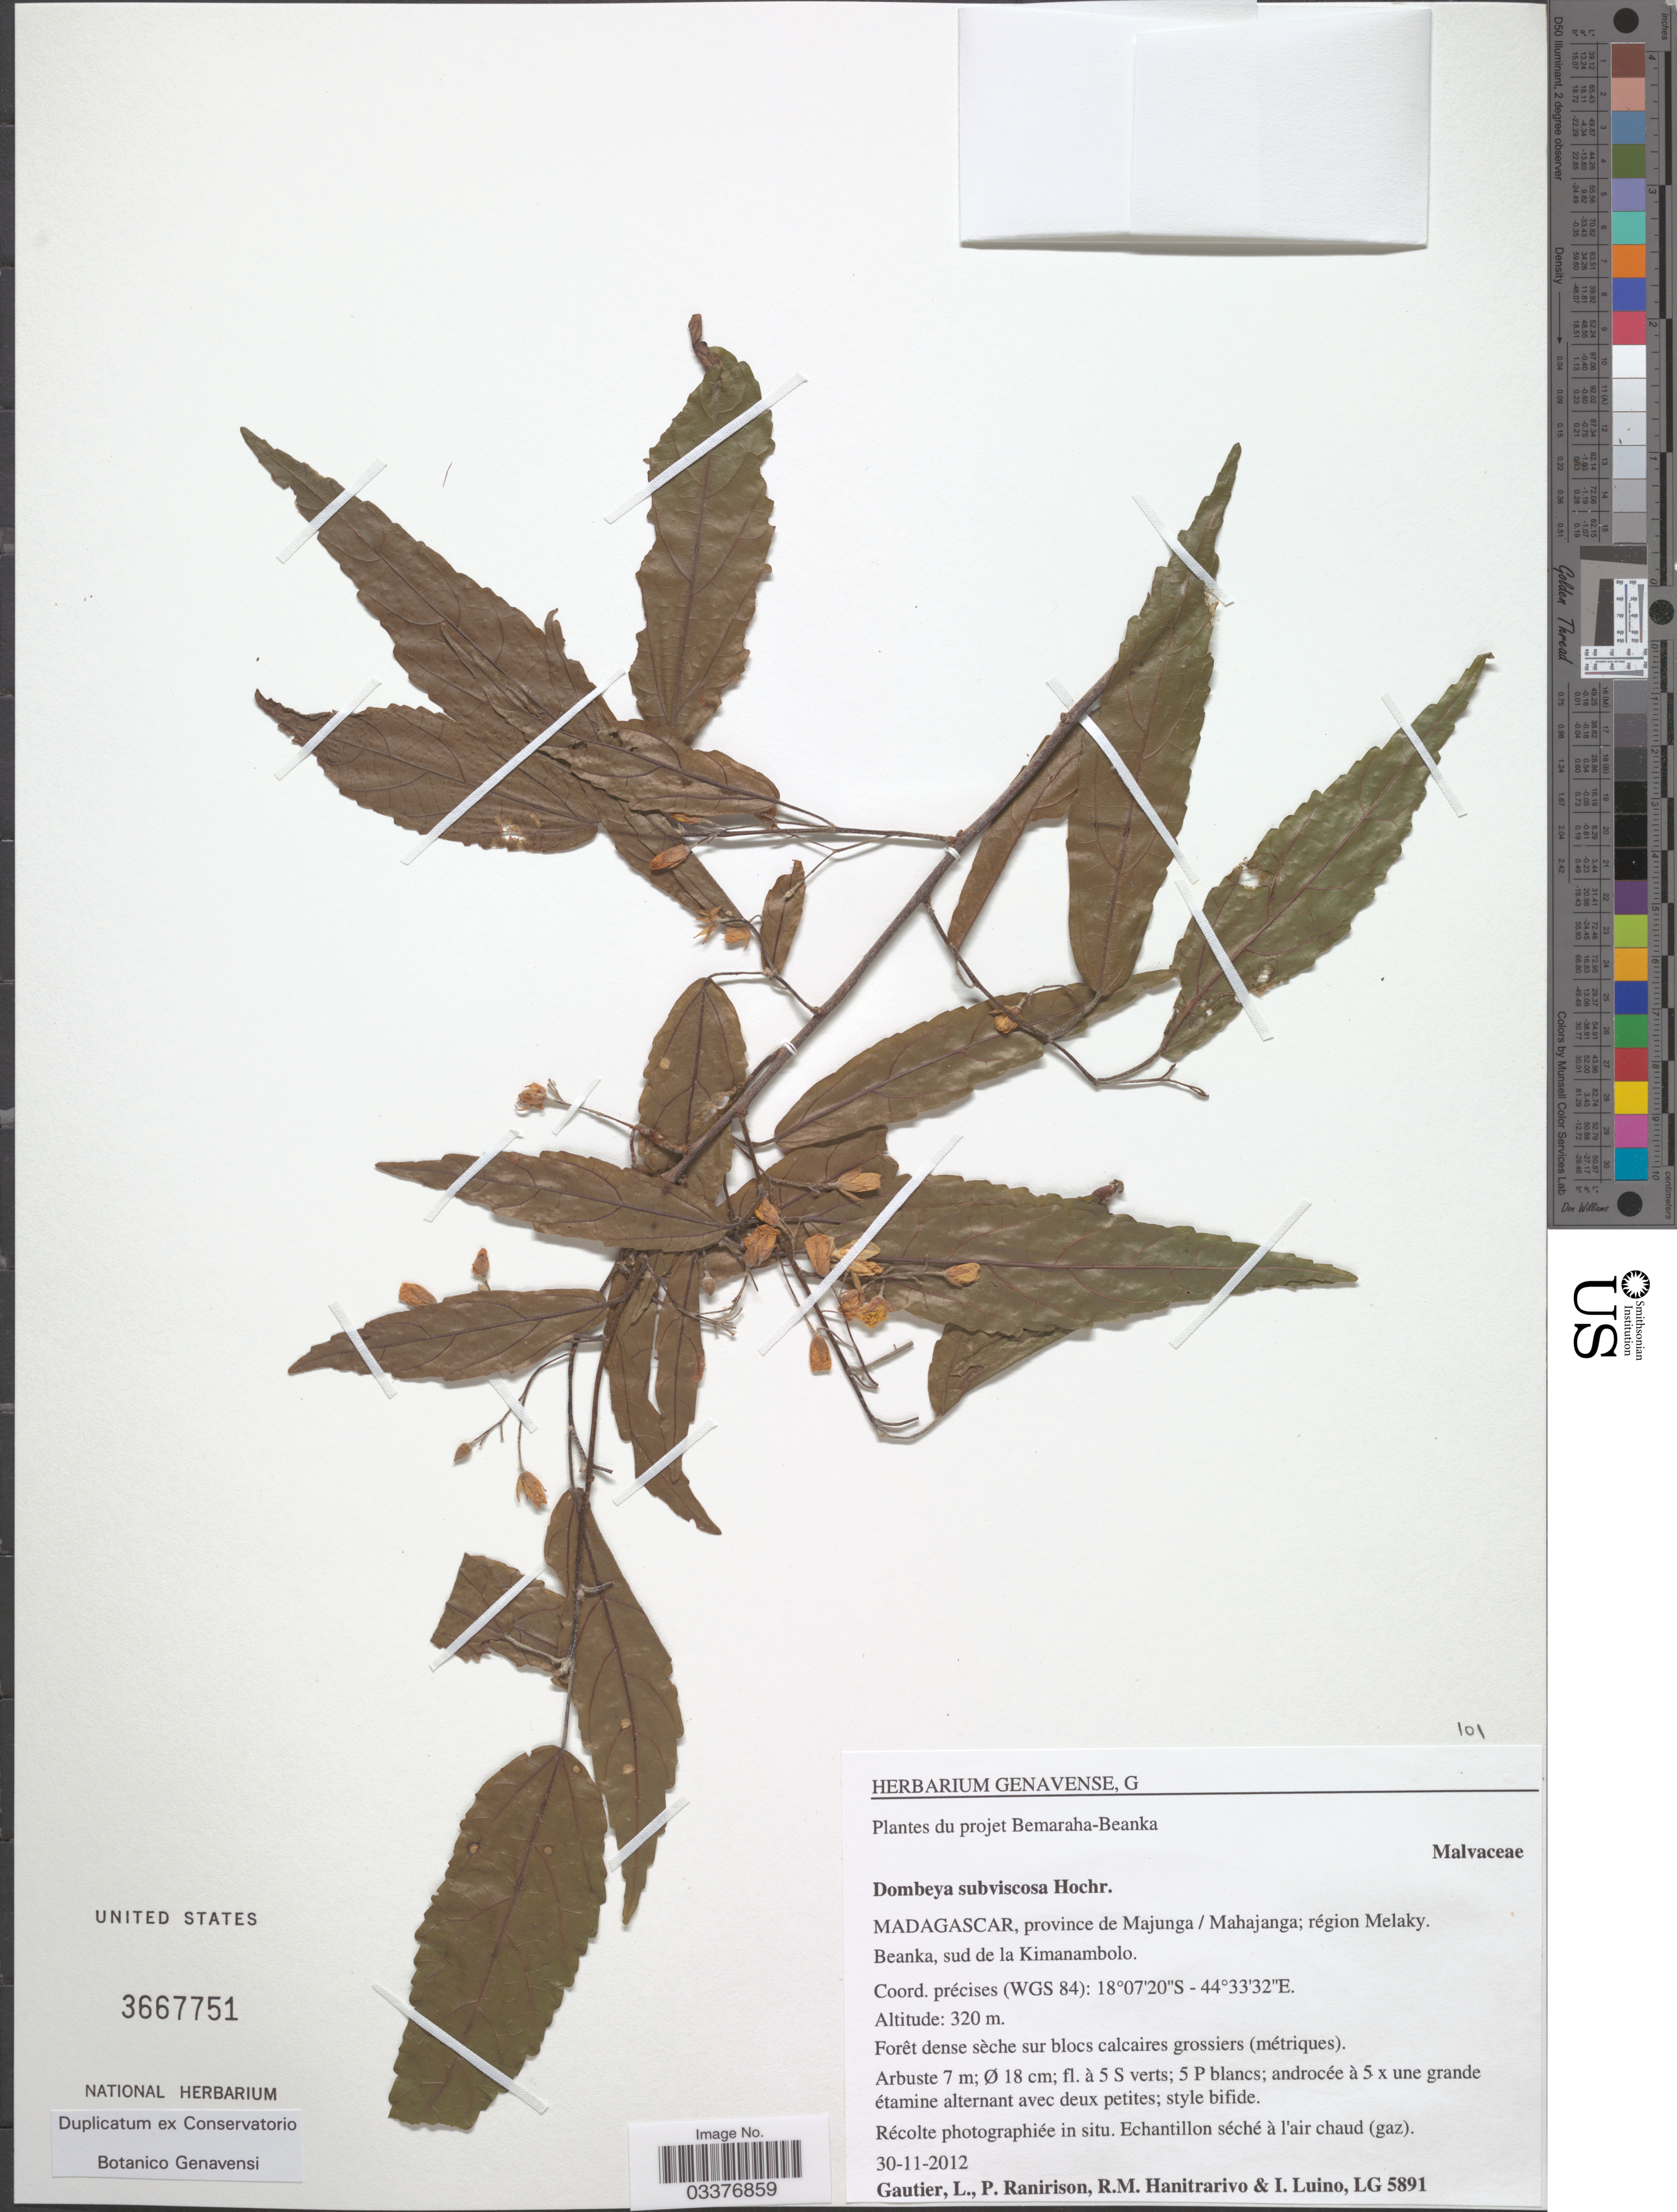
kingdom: Plantae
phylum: Tracheophyta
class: Magnoliopsida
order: Malvales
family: Malvaceae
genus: Dombeya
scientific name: Dombeya subviscosa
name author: Hochr.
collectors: L. Gautier, P. Ranirison, R. Hanitrarivo & I. Luino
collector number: LG 5891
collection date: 2012-11-30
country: Madagascar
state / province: Melaky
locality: Province de Majunga / Mahajanga; région Melaky. Beanka, sud de la Kimanambolo.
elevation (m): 320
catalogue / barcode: US 3667751